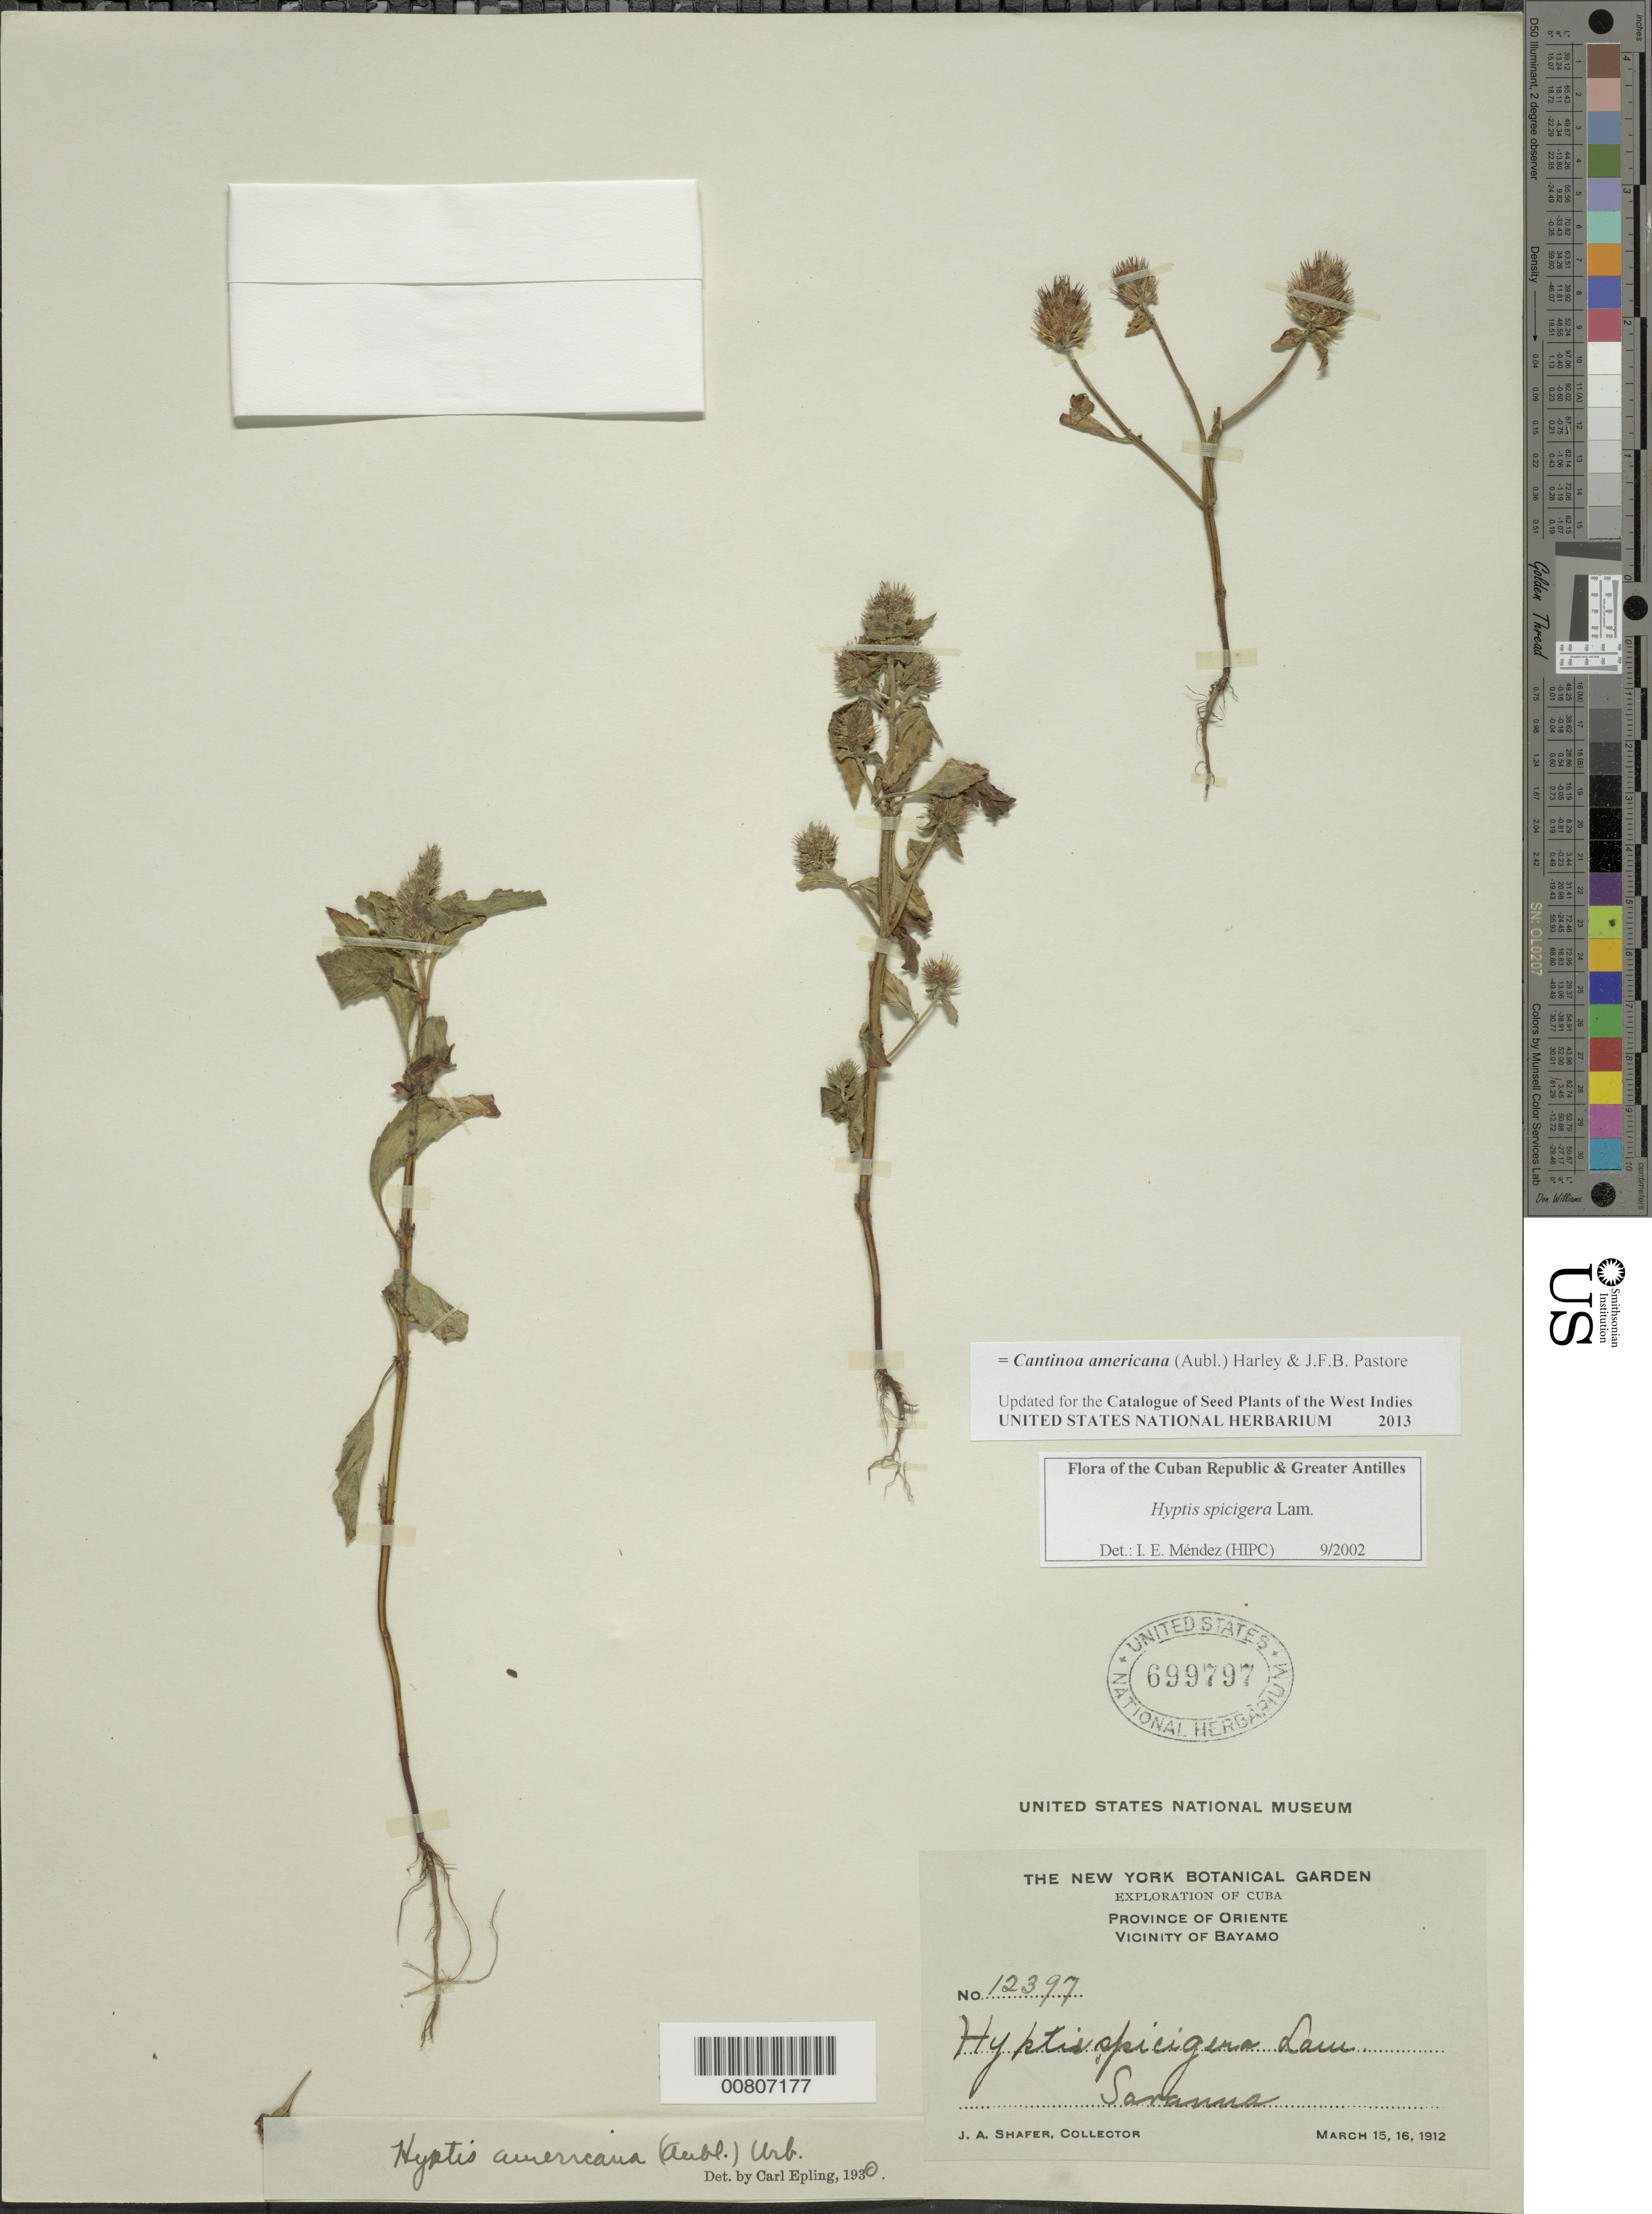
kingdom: Plantae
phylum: Tracheophyta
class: Magnoliopsida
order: Lamiales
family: Lamiaceae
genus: Hyptis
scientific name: Hyptis spicigera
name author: Lam.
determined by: Méndez, Isidro E., (HIPC)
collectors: J. A. Shafer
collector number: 12397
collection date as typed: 15 Mar 1912 and 16 Mar 1912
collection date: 1912-03-15,1912-03-16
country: Cuba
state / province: Oriente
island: Cuba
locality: Bayamo vicinity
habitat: Savanna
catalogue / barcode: US 699797